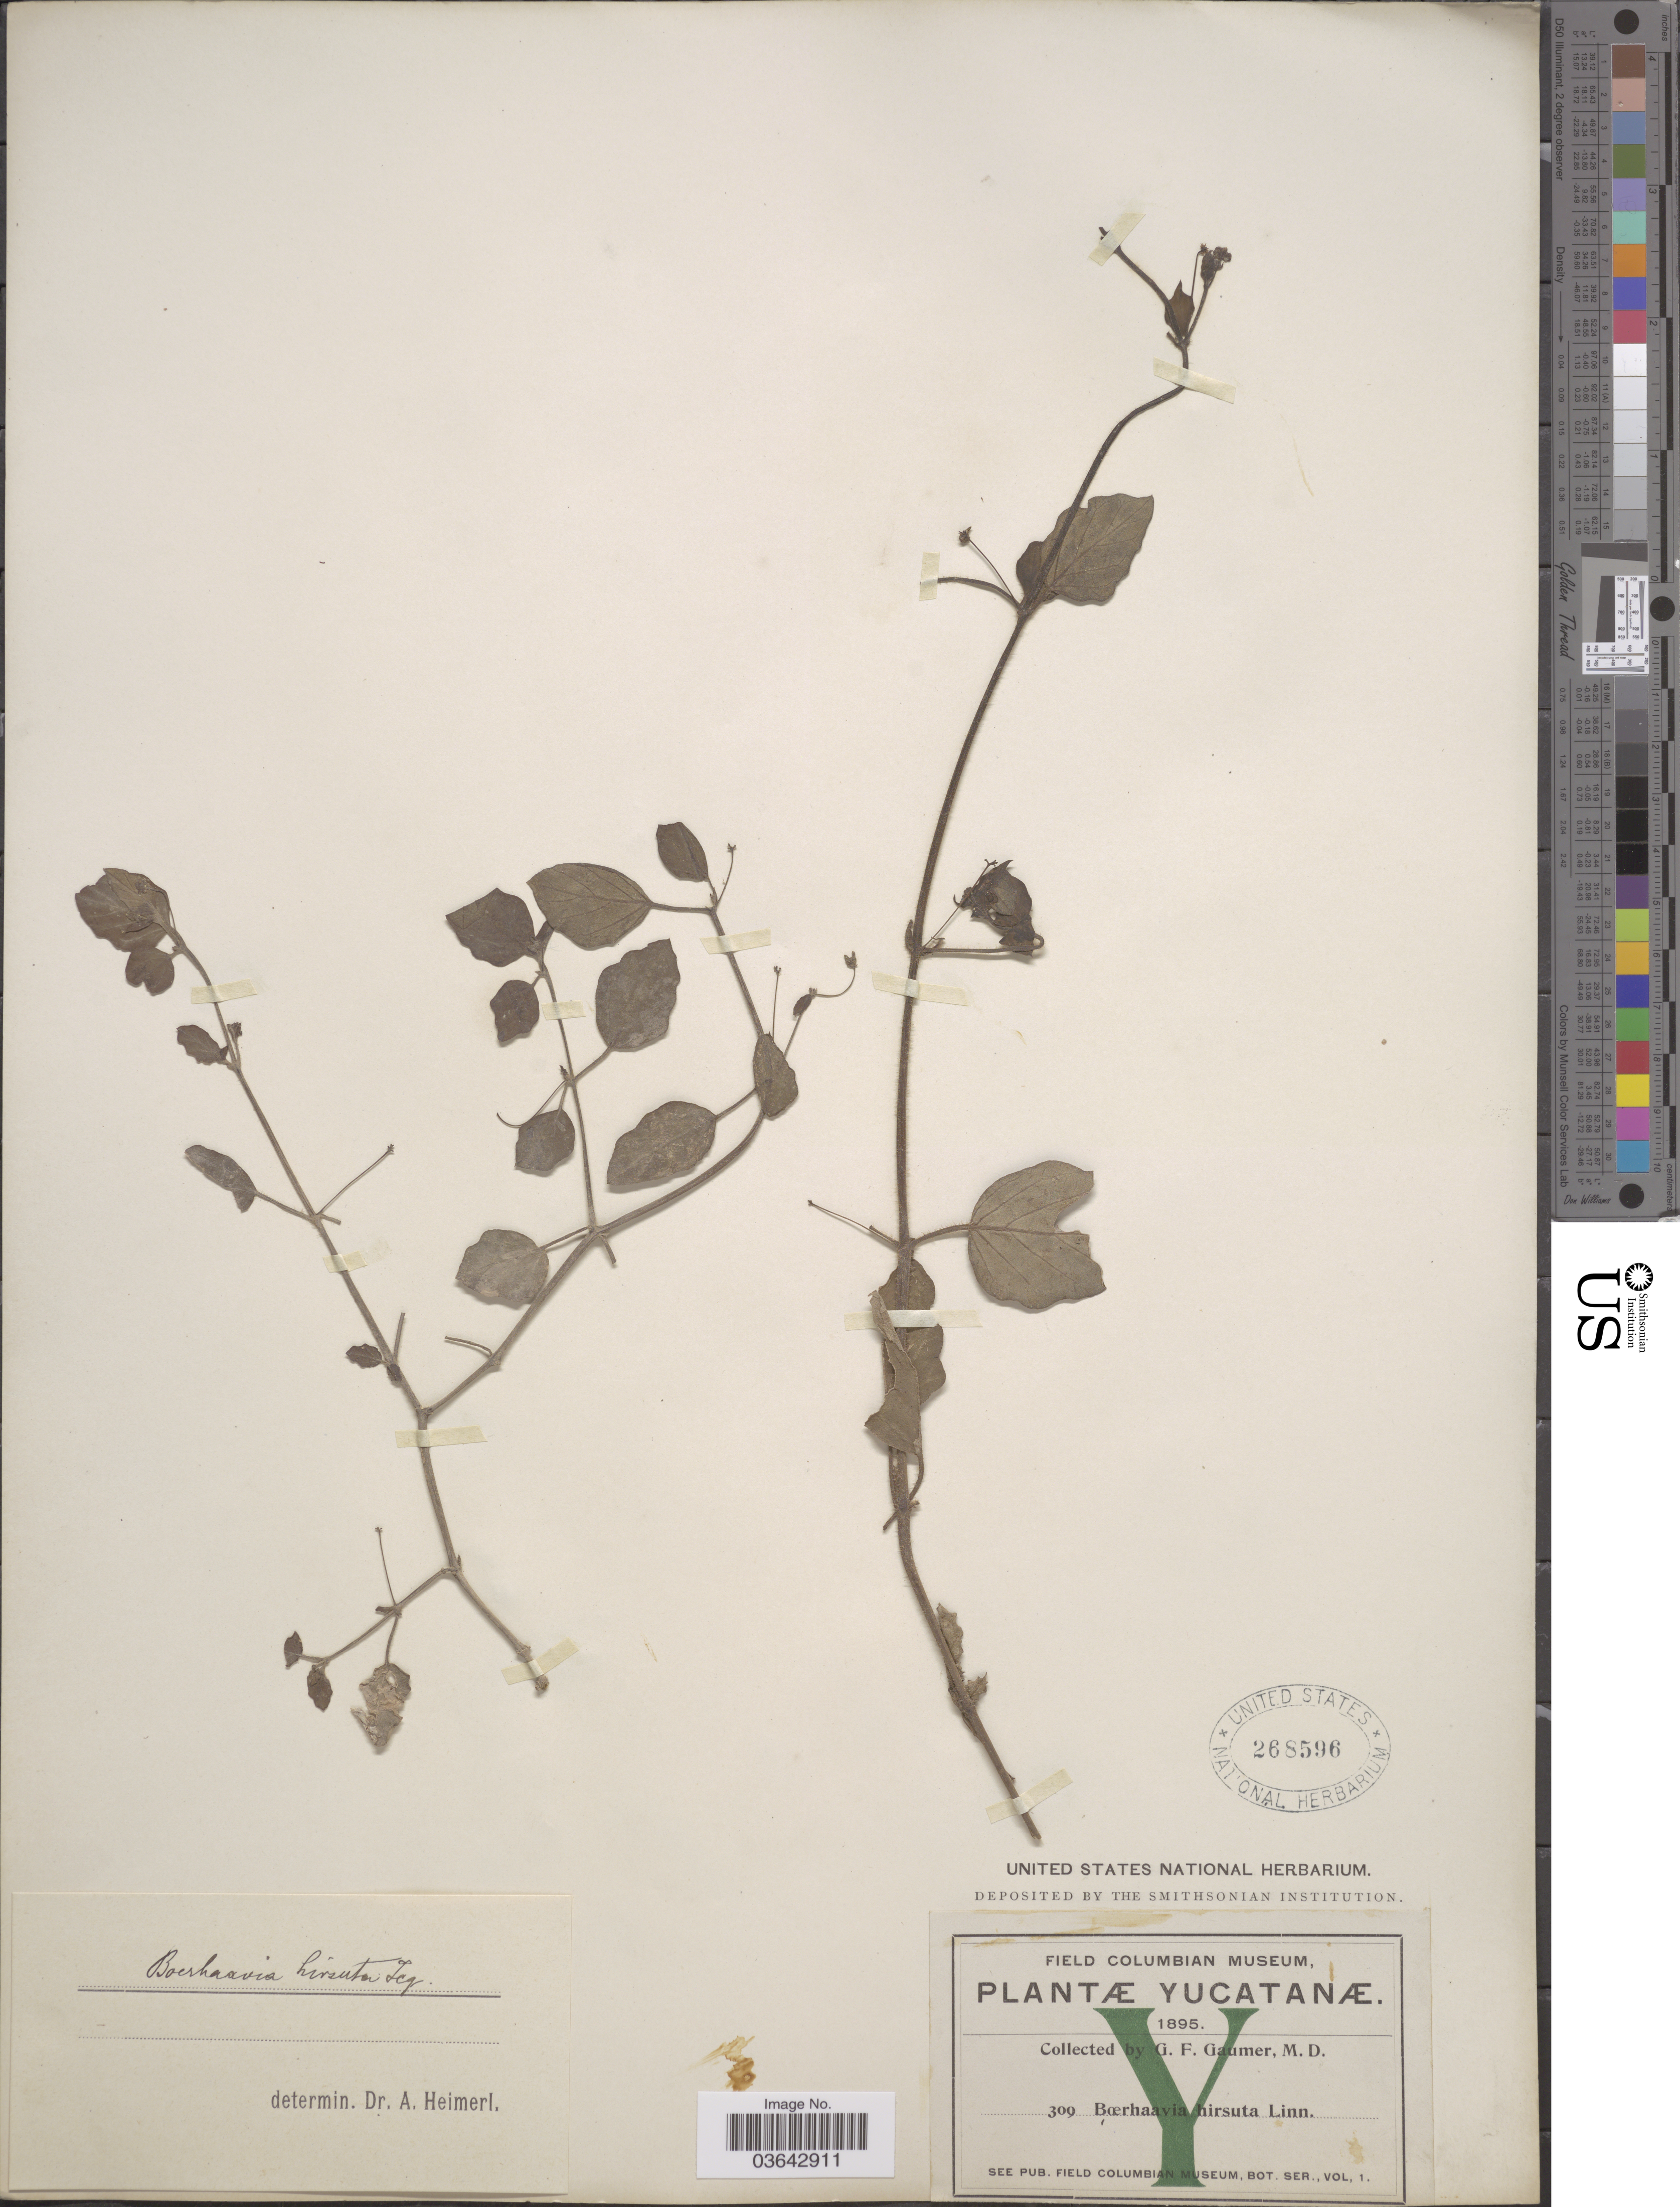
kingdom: Plantae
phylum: Tracheophyta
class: Magnoliopsida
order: Caryophyllales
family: Nyctaginaceae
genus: Boerhavia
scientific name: Boerhavia caribaea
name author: Jacq.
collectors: G. F. Gaumer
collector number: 309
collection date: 1895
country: Mexico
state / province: Yucatán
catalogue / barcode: US 268596